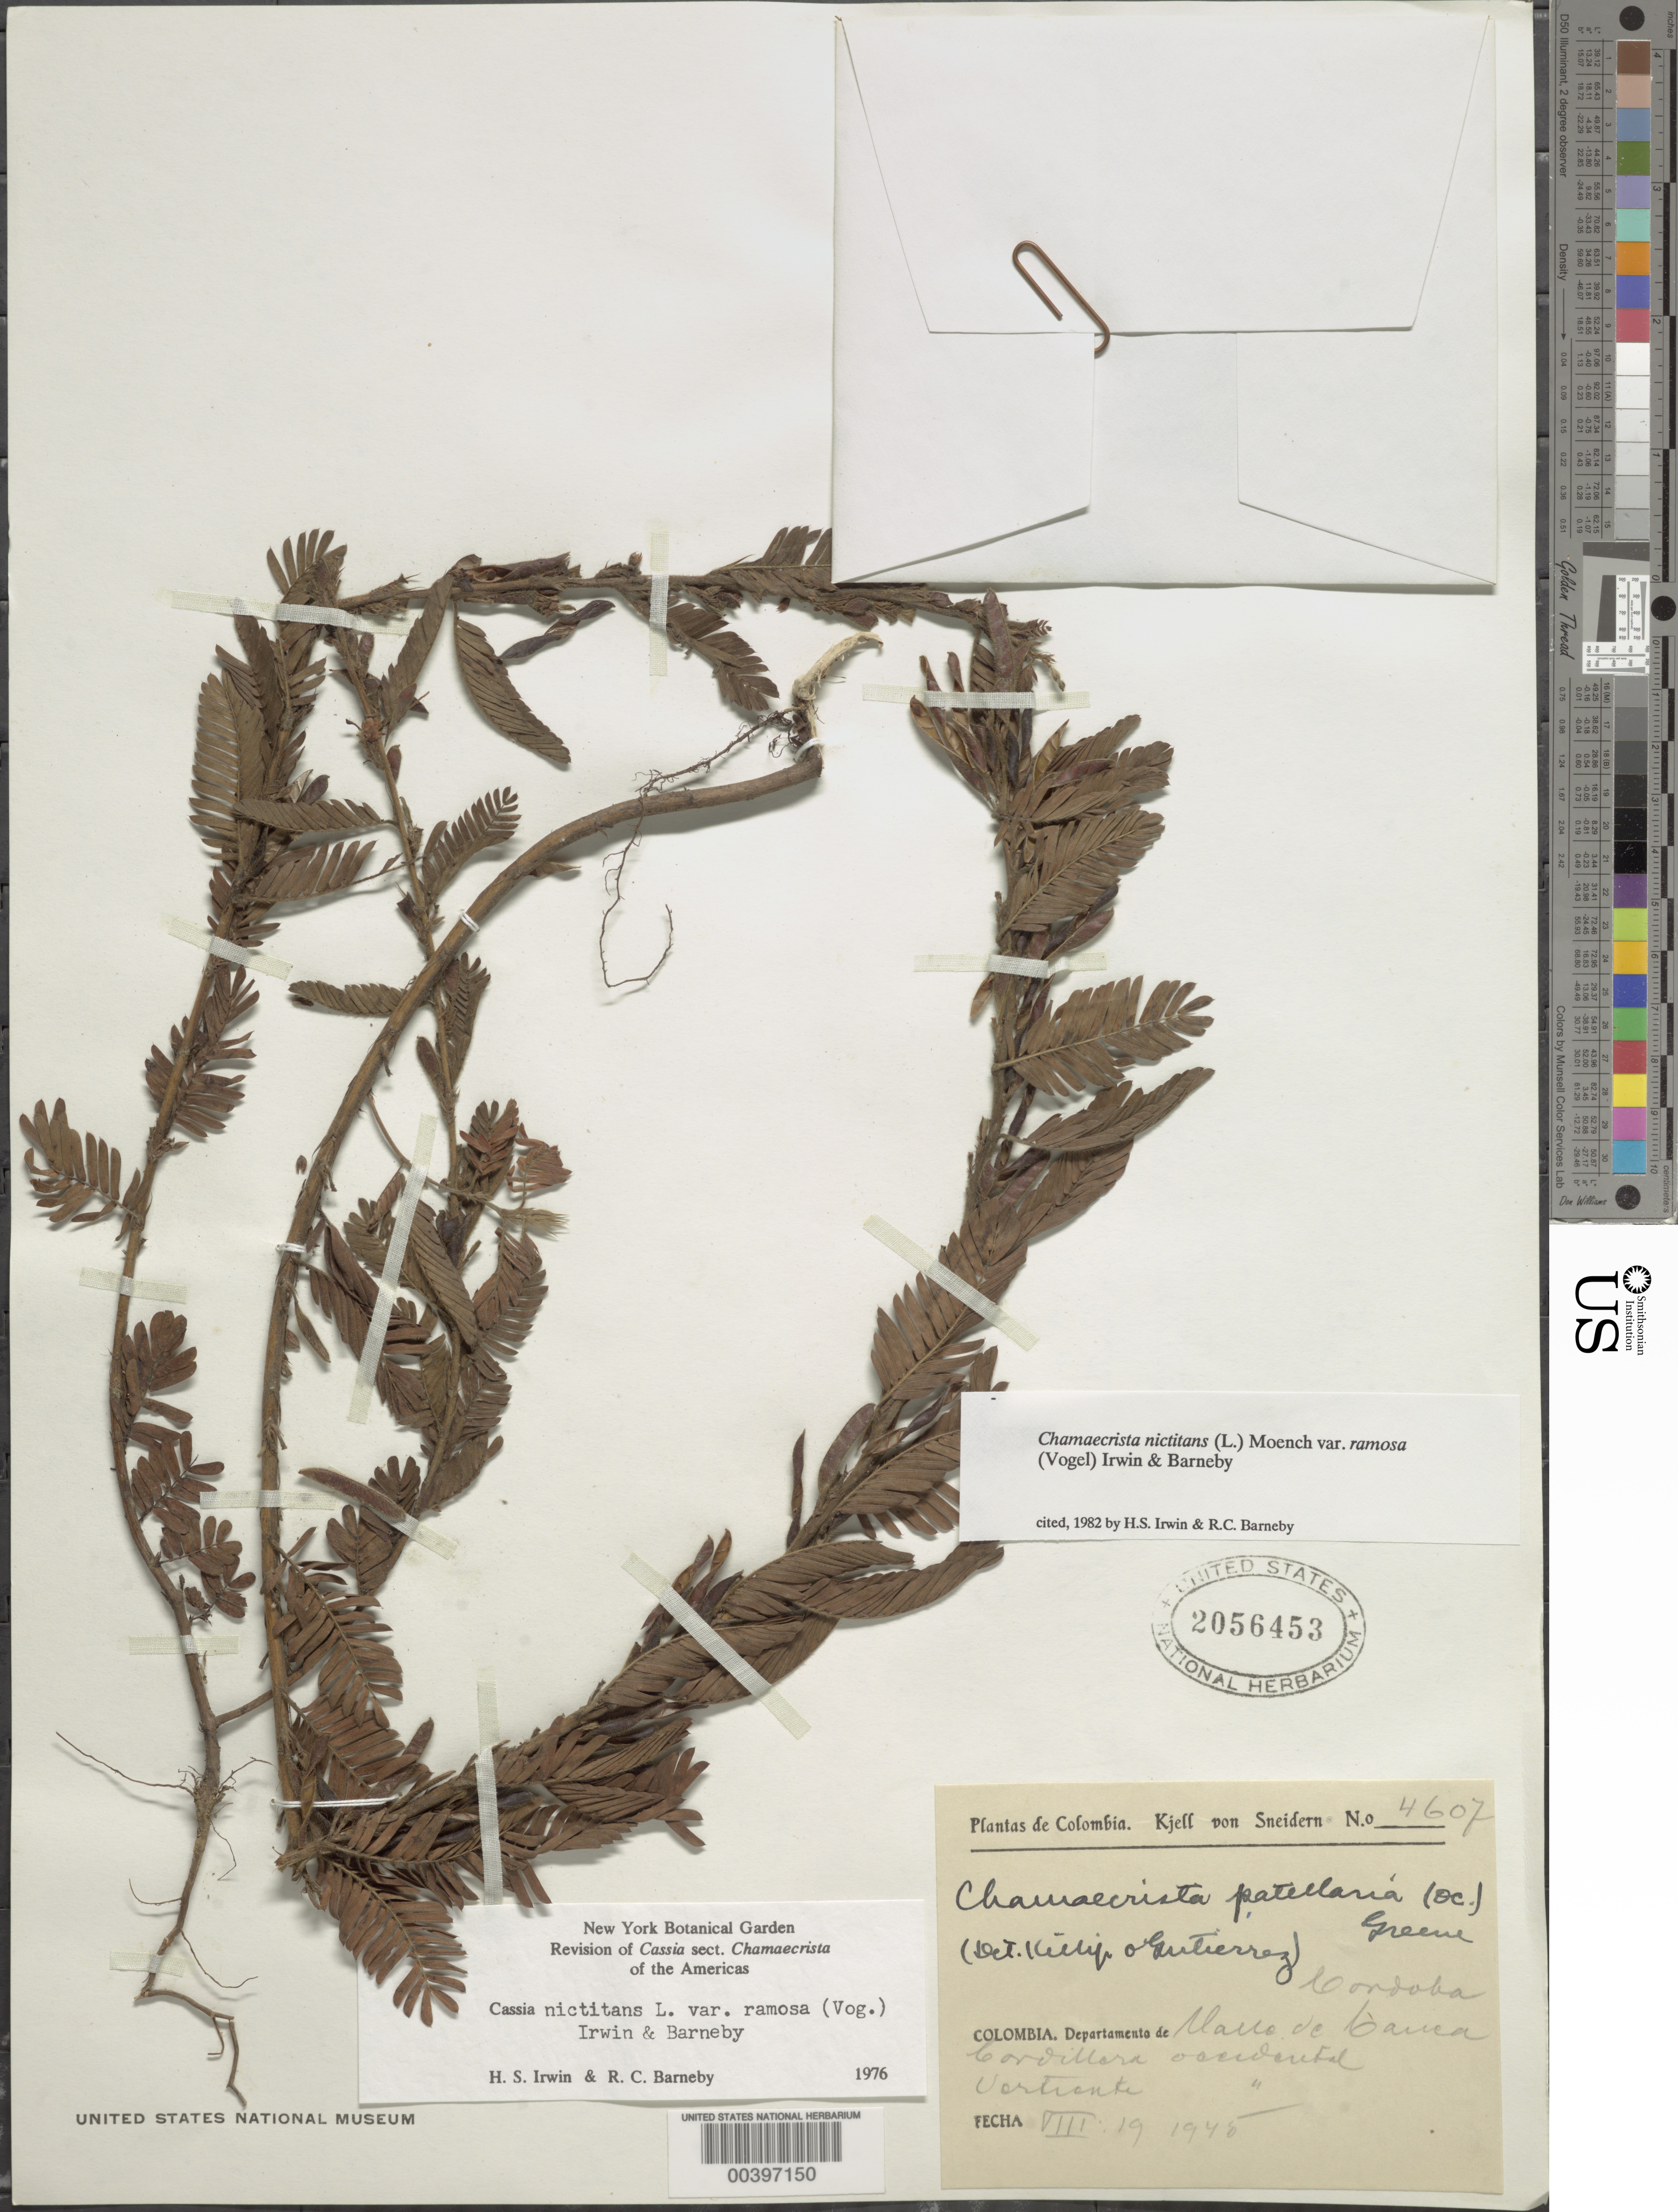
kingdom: Plantae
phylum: Tracheophyta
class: Magnoliopsida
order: Fabales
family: Fabaceae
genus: Chamaecrista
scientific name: Chamaecrista nictitans var. ramosa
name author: (Vogel) H.S. Irwin & Barneby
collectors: K. von Sneidern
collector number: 4607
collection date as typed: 19 Aug 1945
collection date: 1945-08-19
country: Colombia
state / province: Valle del Cauca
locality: Cordillera Occidental; Vertiente Occidental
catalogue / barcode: US 2056453